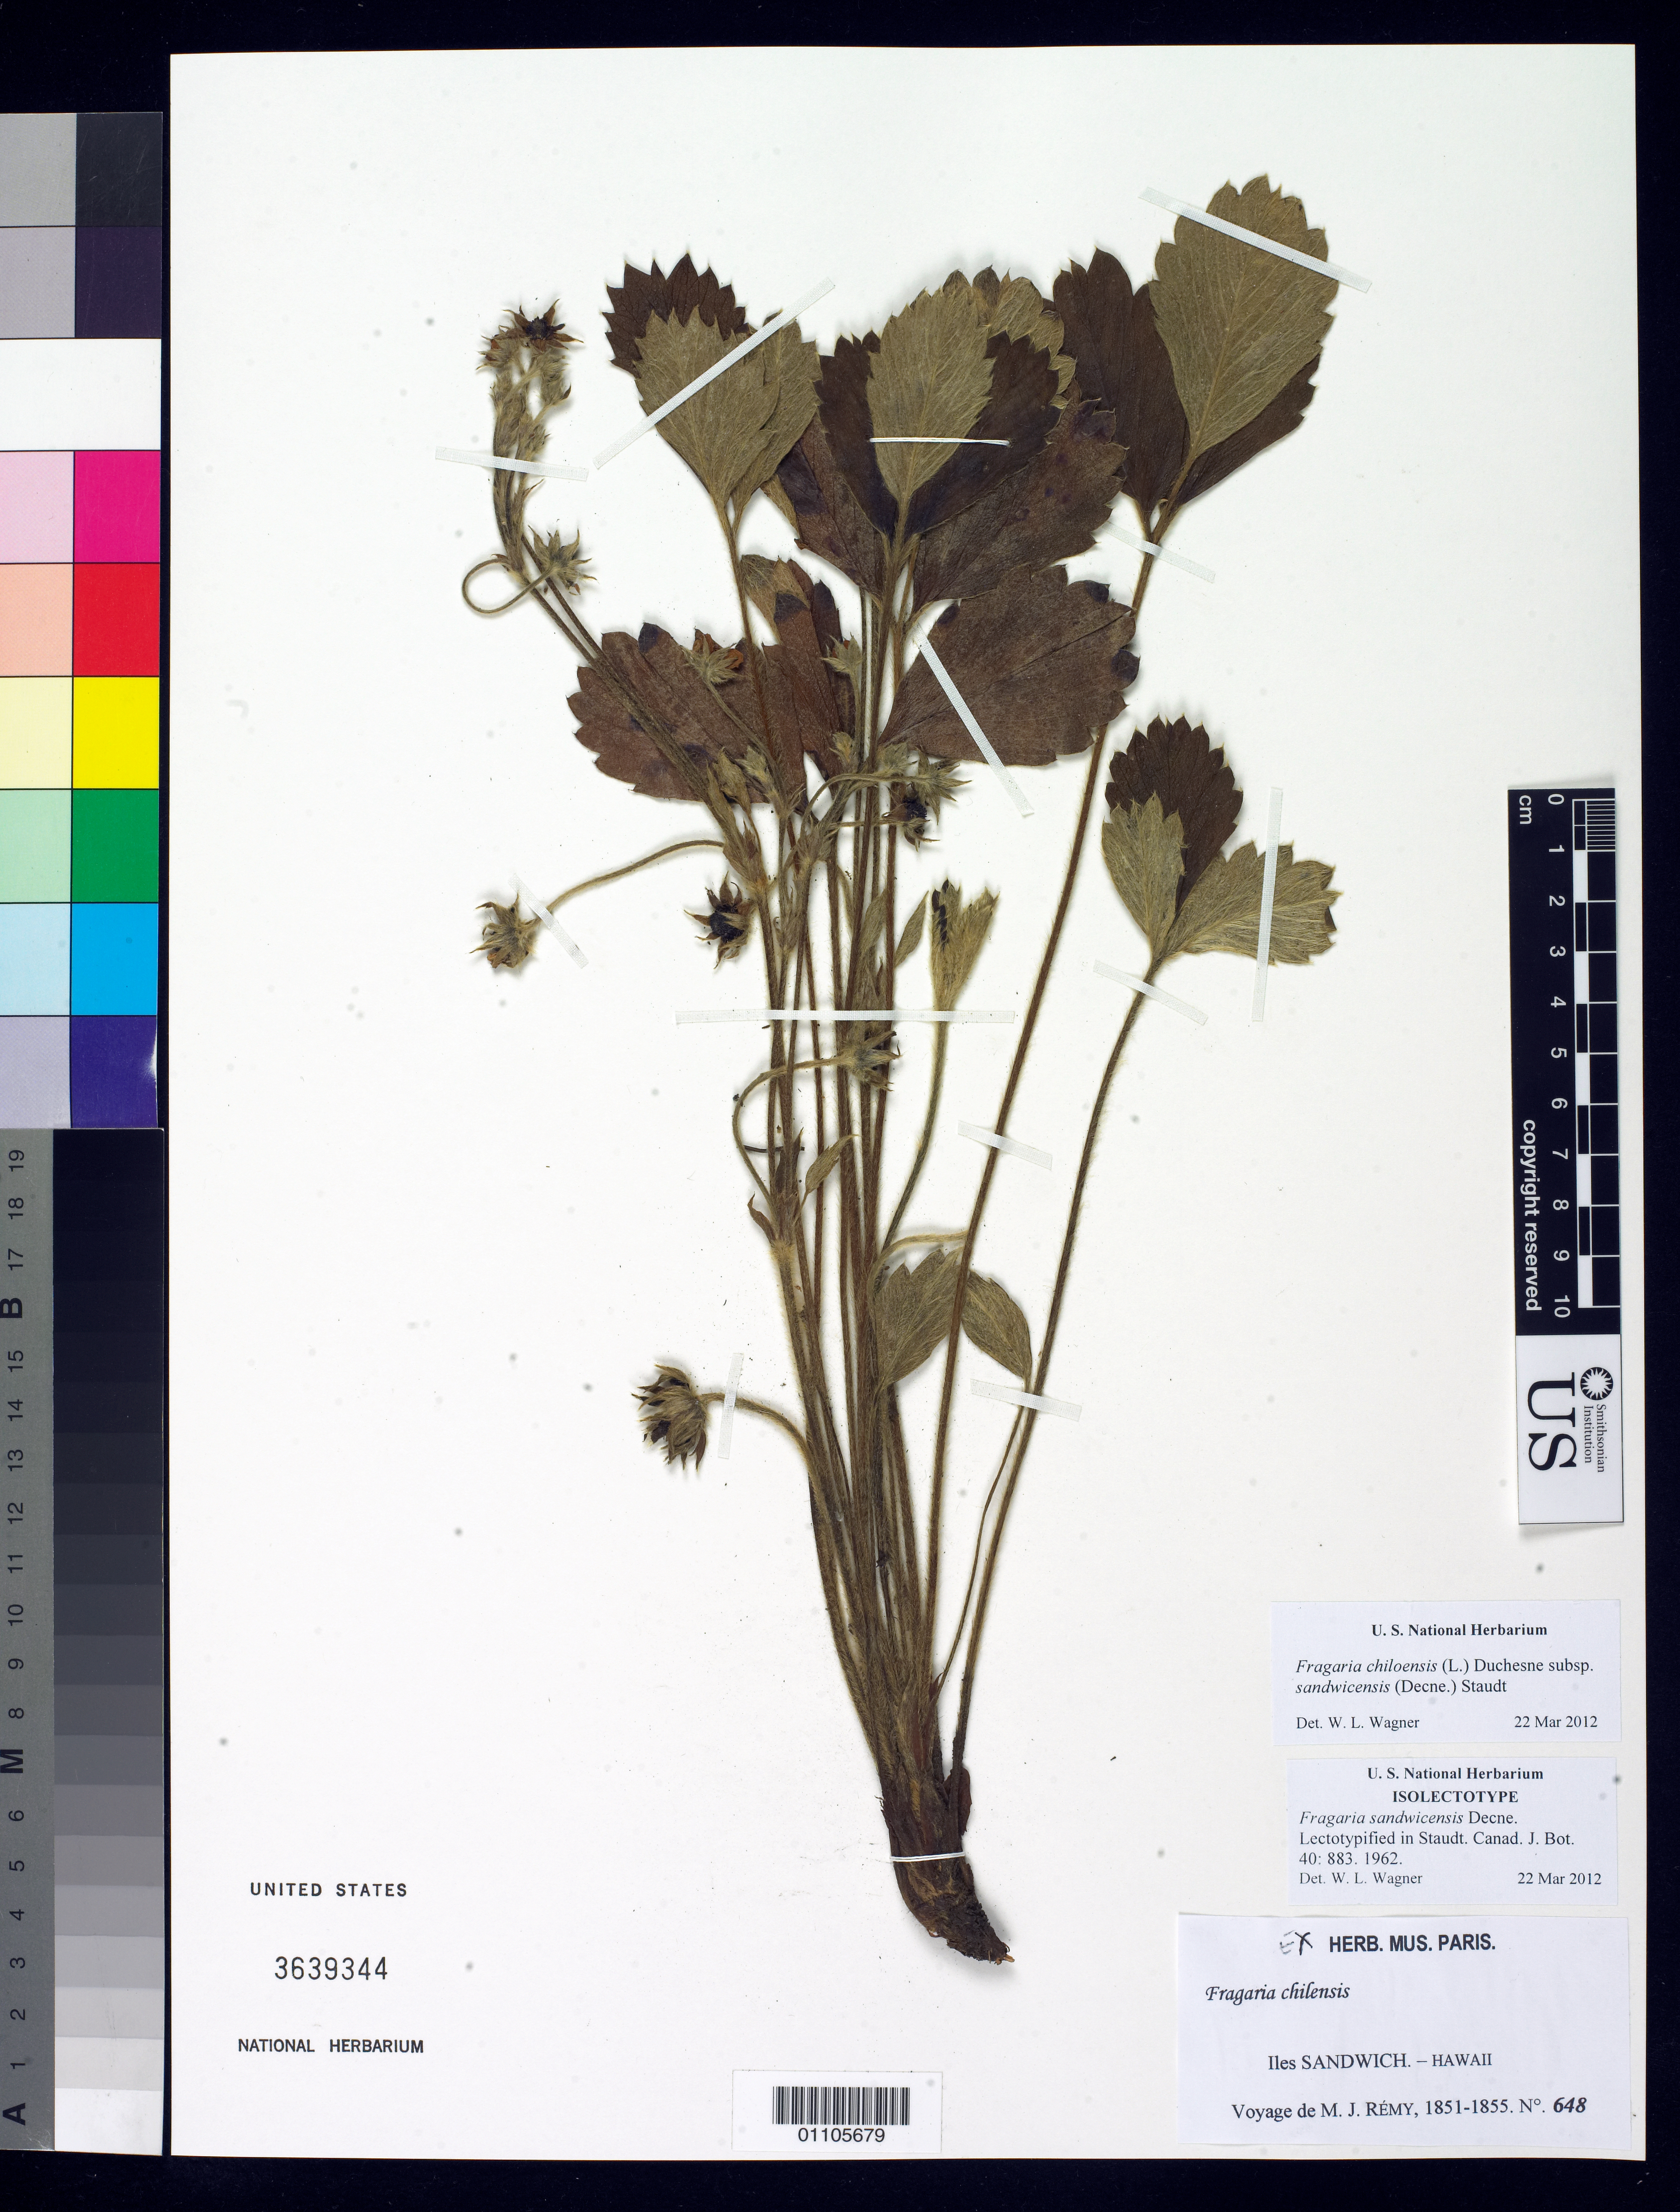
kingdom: Plantae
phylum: Tracheophyta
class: Magnoliopsida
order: Rosales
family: Rosaceae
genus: Fragaria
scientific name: Fragaria sandwicensis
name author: Decne.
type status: Isolectotype; Type Collection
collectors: E. J. Rémy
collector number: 648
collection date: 1851/1855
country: United States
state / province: Hawaii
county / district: Hawaii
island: Hawaii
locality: Iles Sandwich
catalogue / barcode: US 3639344